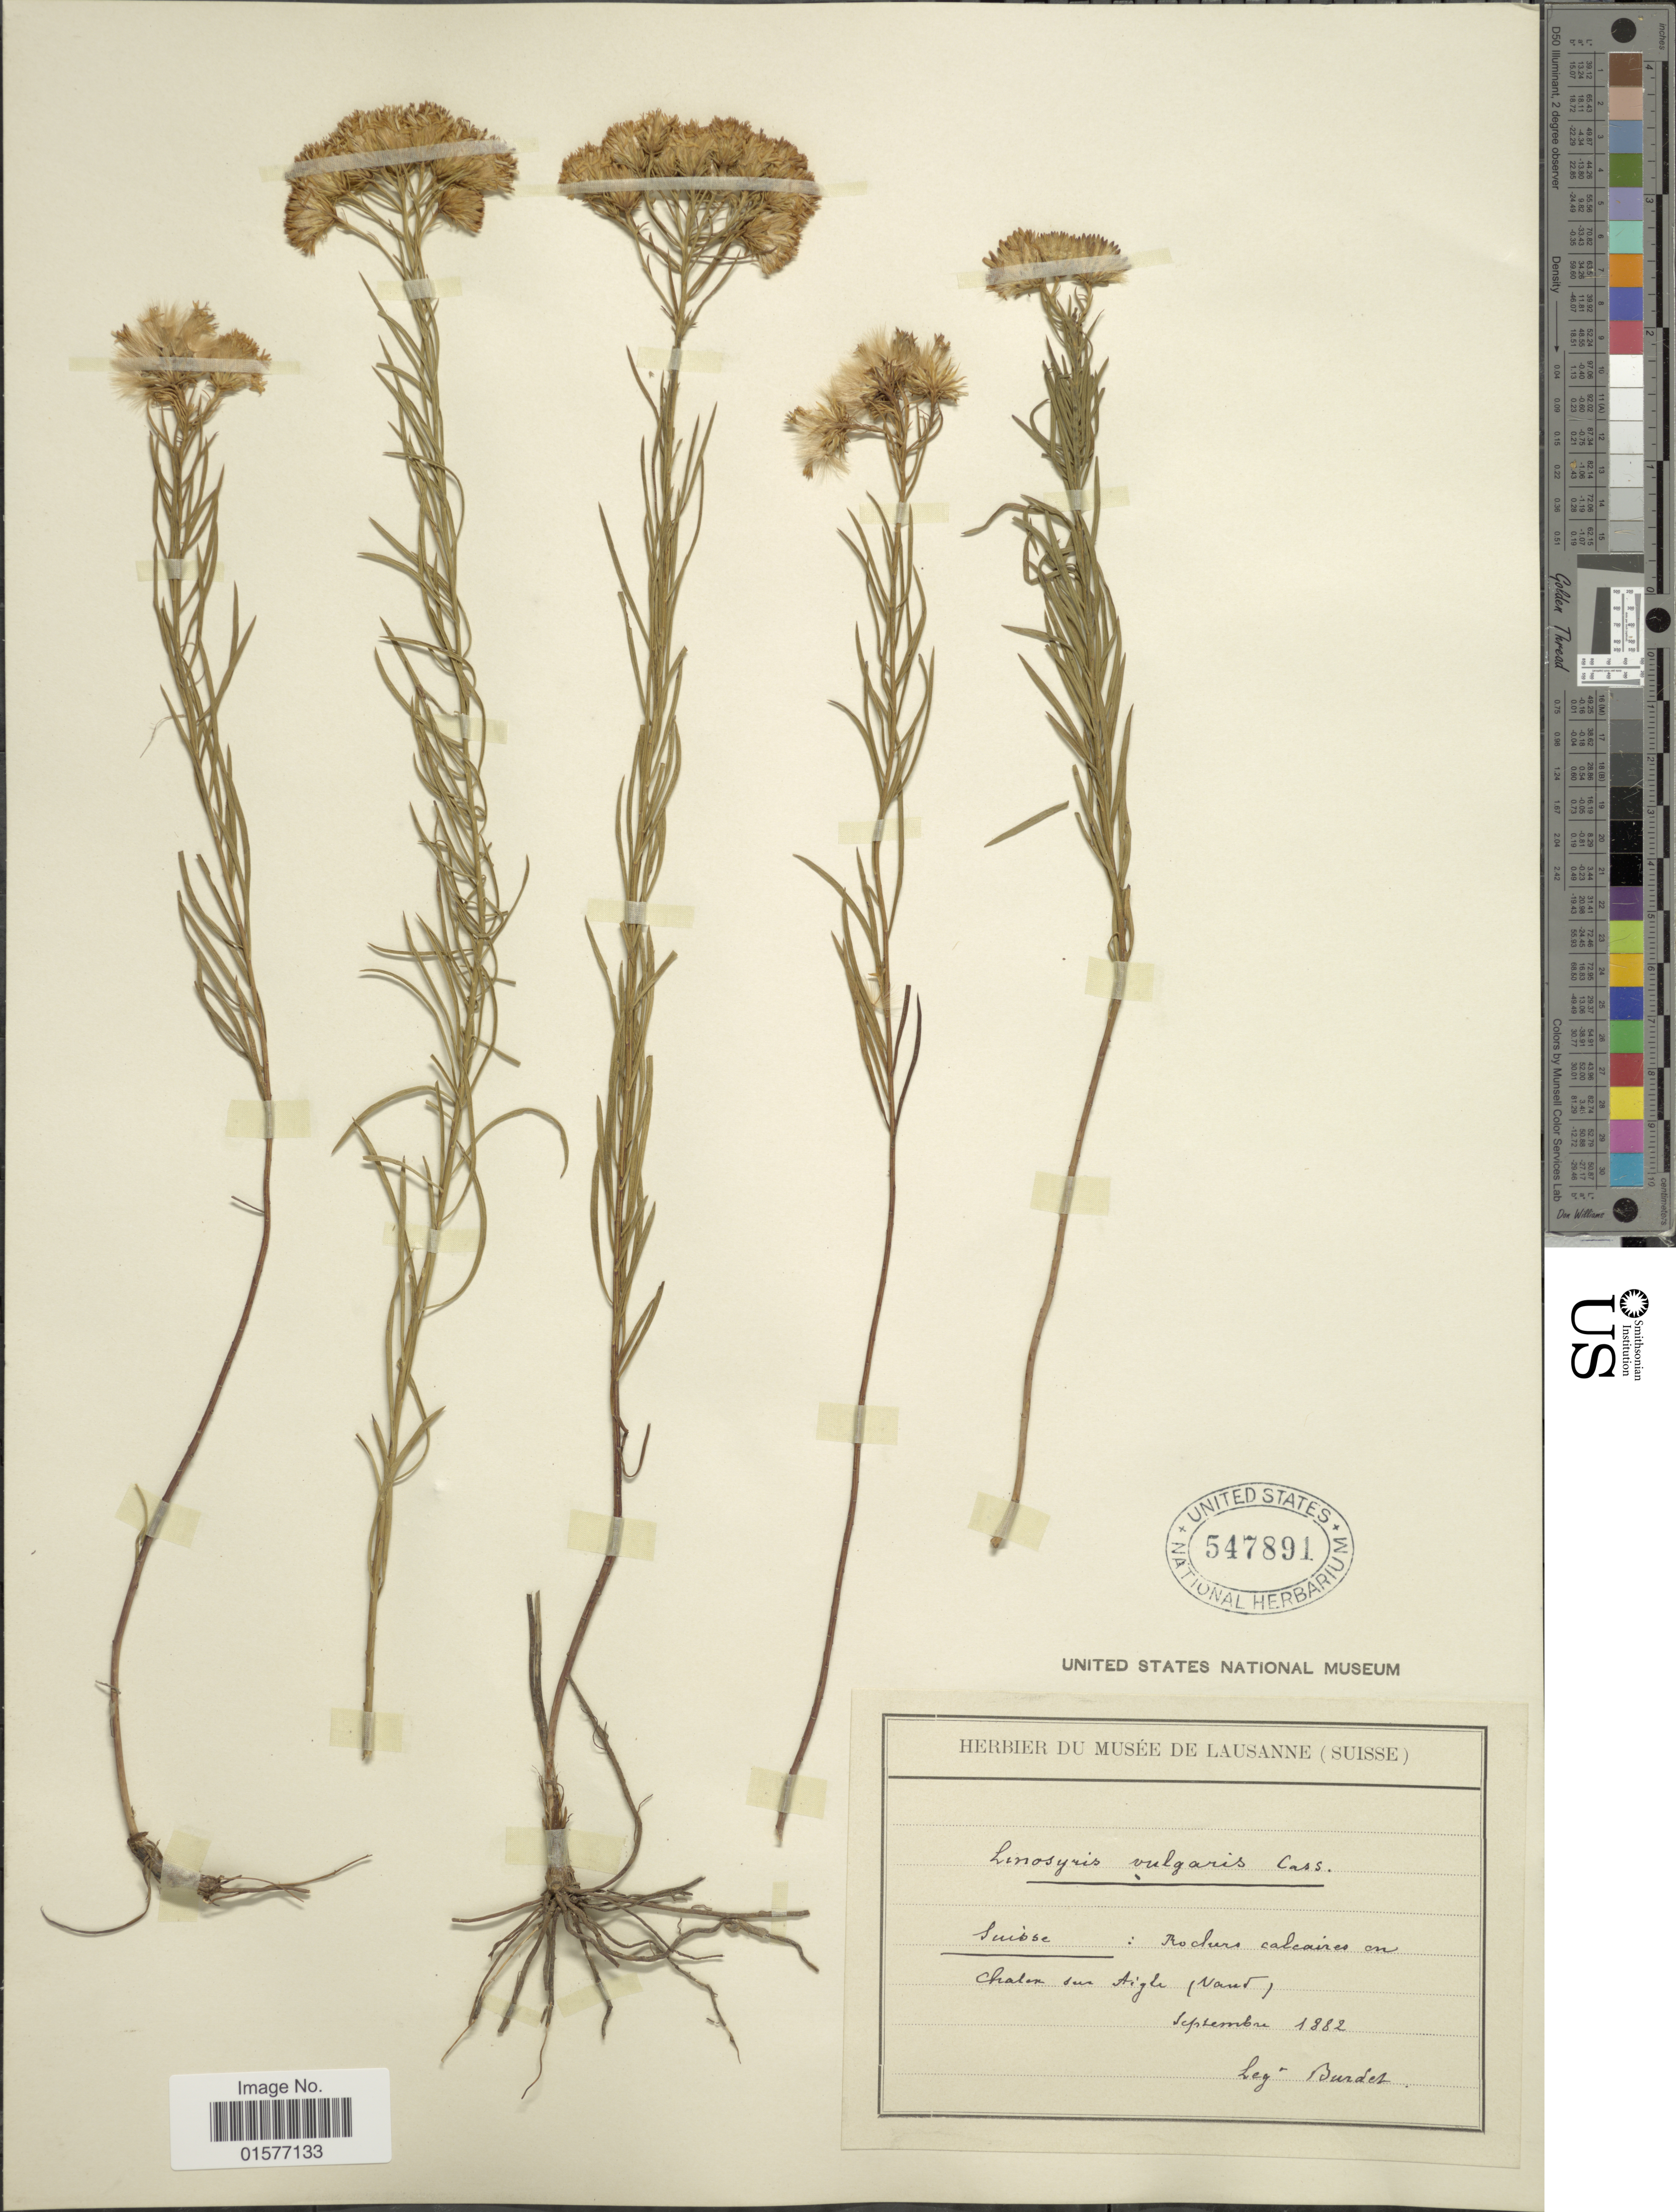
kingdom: Plantae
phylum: Tracheophyta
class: Magnoliopsida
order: Asterales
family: Asteraceae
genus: Linosyris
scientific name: Linosyris vulgaris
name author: Cass. ex Less.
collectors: Burdes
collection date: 1882-09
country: Switzerland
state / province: Vaud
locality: Suisse: Rochers calcaries en Chalon sur Aigle (Vaud)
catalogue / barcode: US 547891